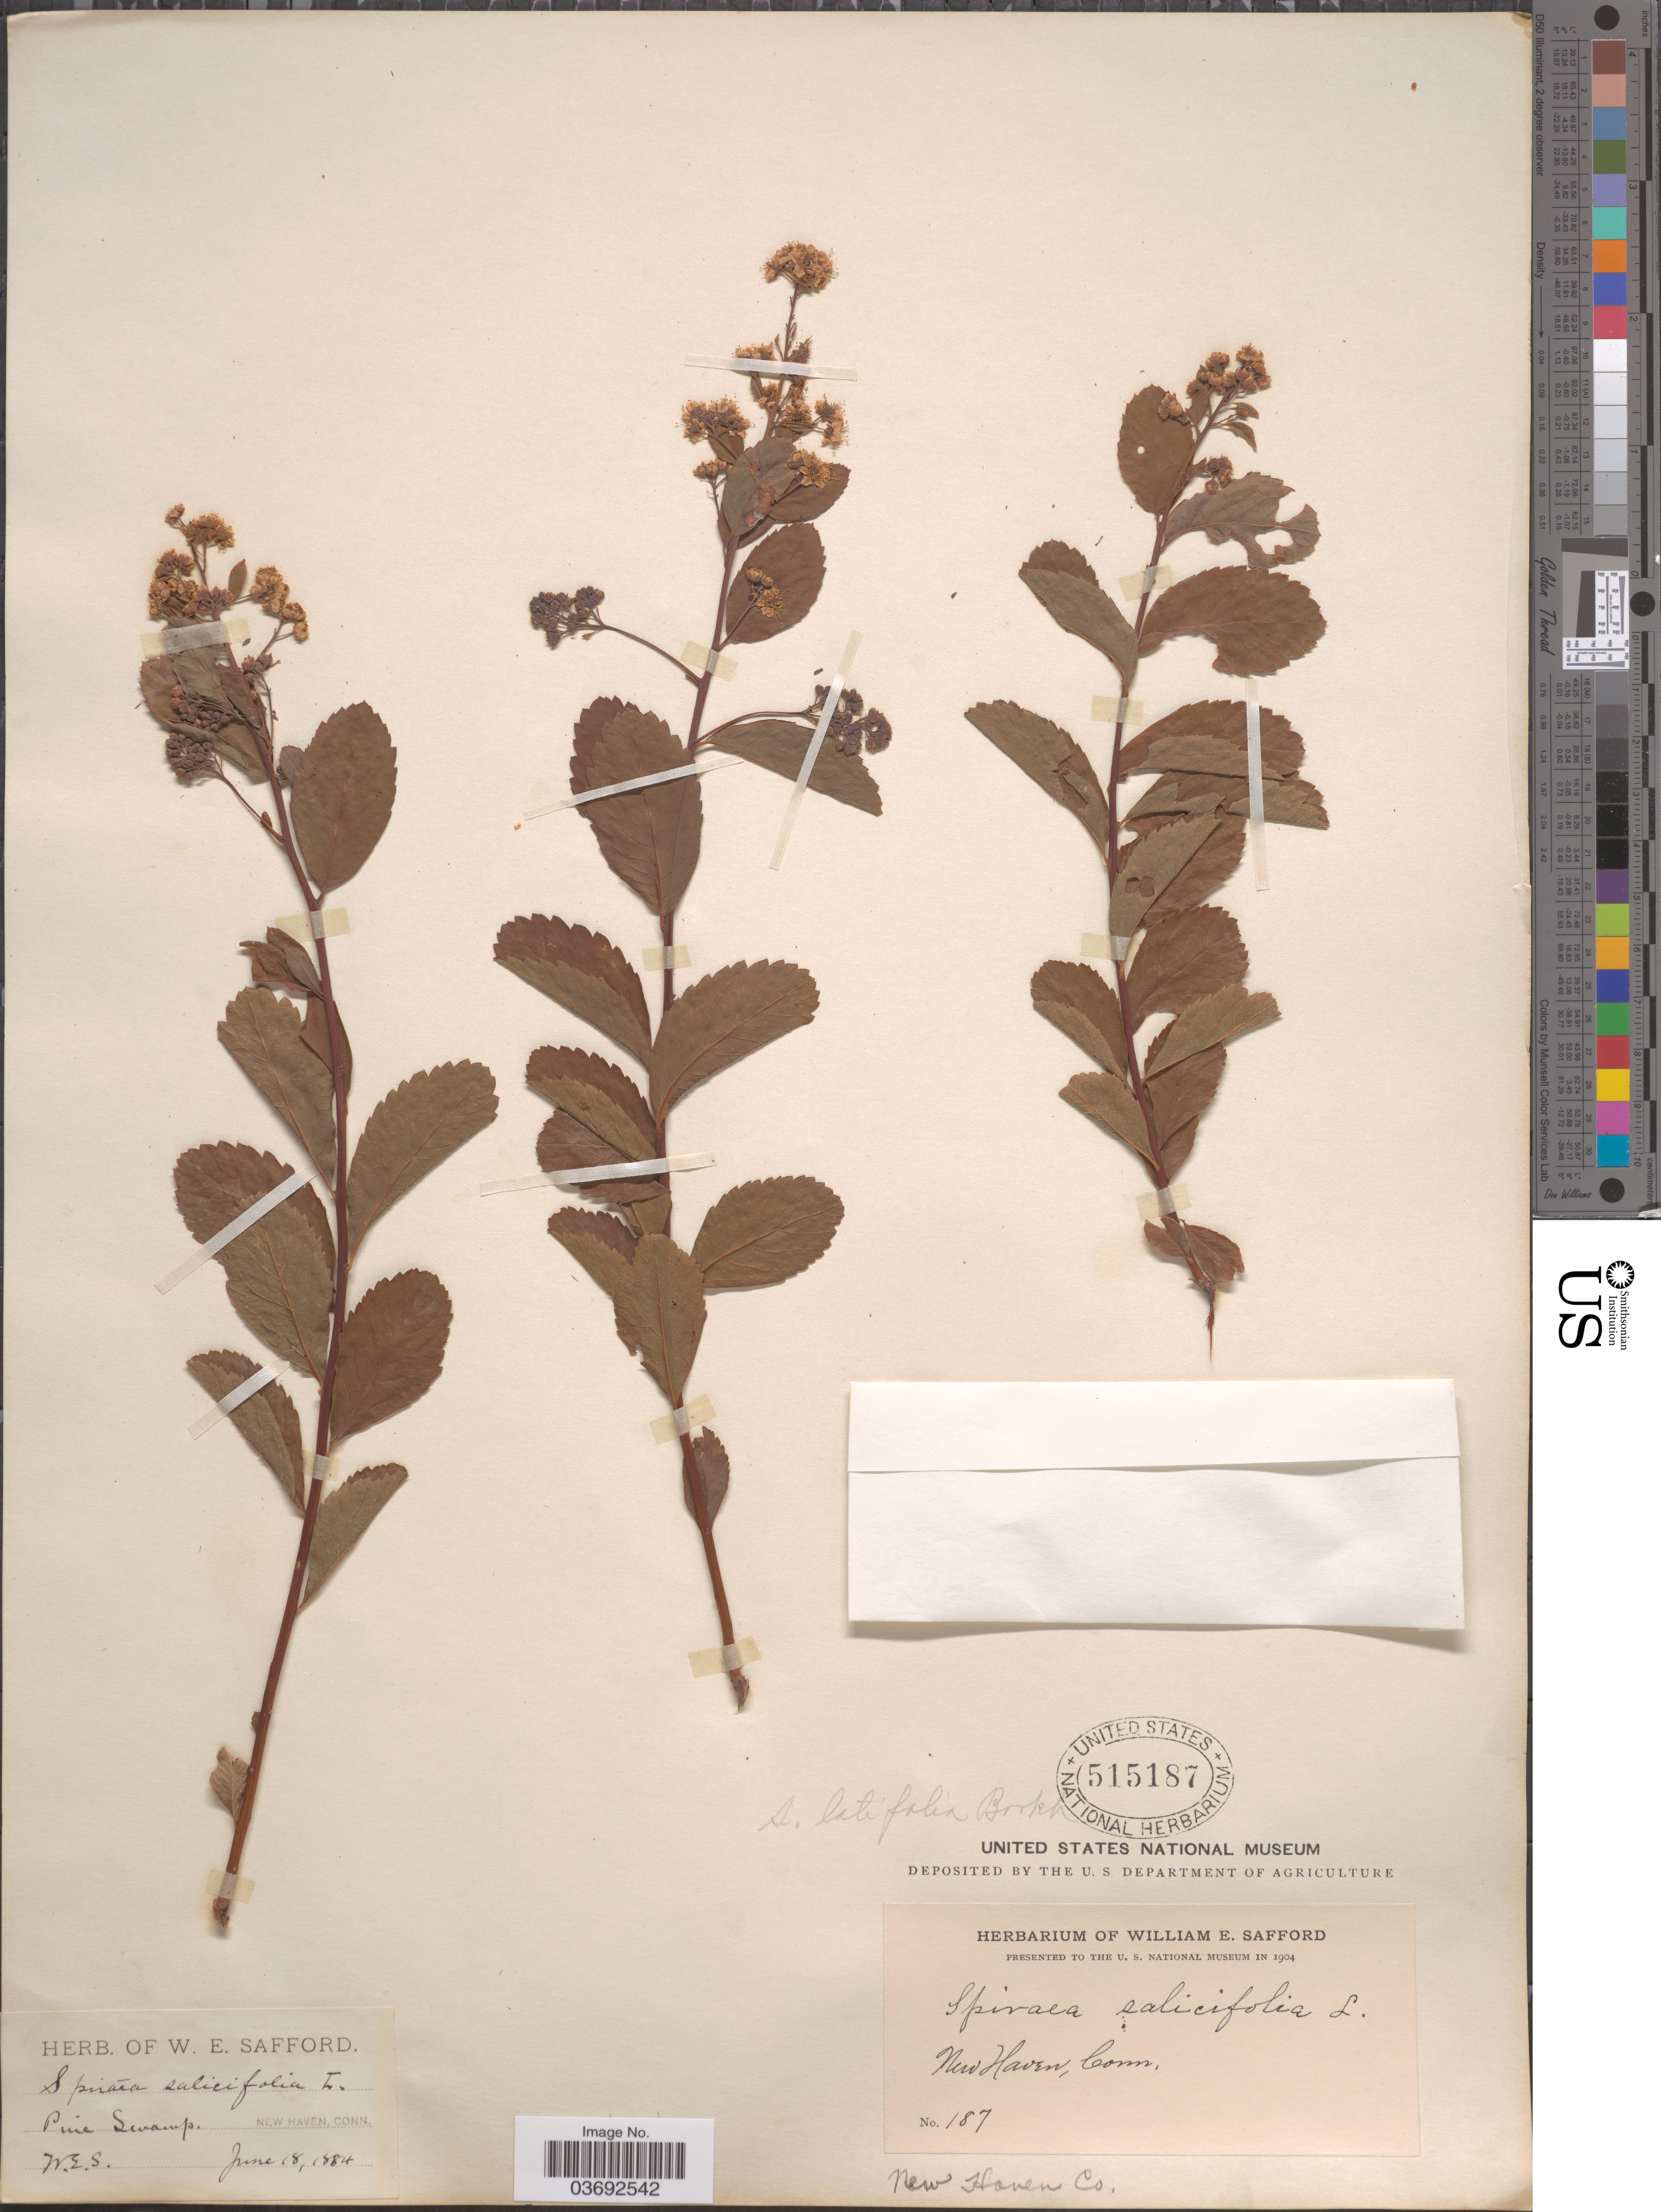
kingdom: Plantae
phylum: Tracheophyta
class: Magnoliopsida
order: Rosales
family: Rosaceae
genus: Spiraea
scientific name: Spiraea latifolia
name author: Borkh.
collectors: W. E. Safford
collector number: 187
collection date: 1884-06-18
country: United States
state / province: Connecticut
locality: Pine Swamp, New Haven, New Haven Co.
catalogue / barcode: US 515187